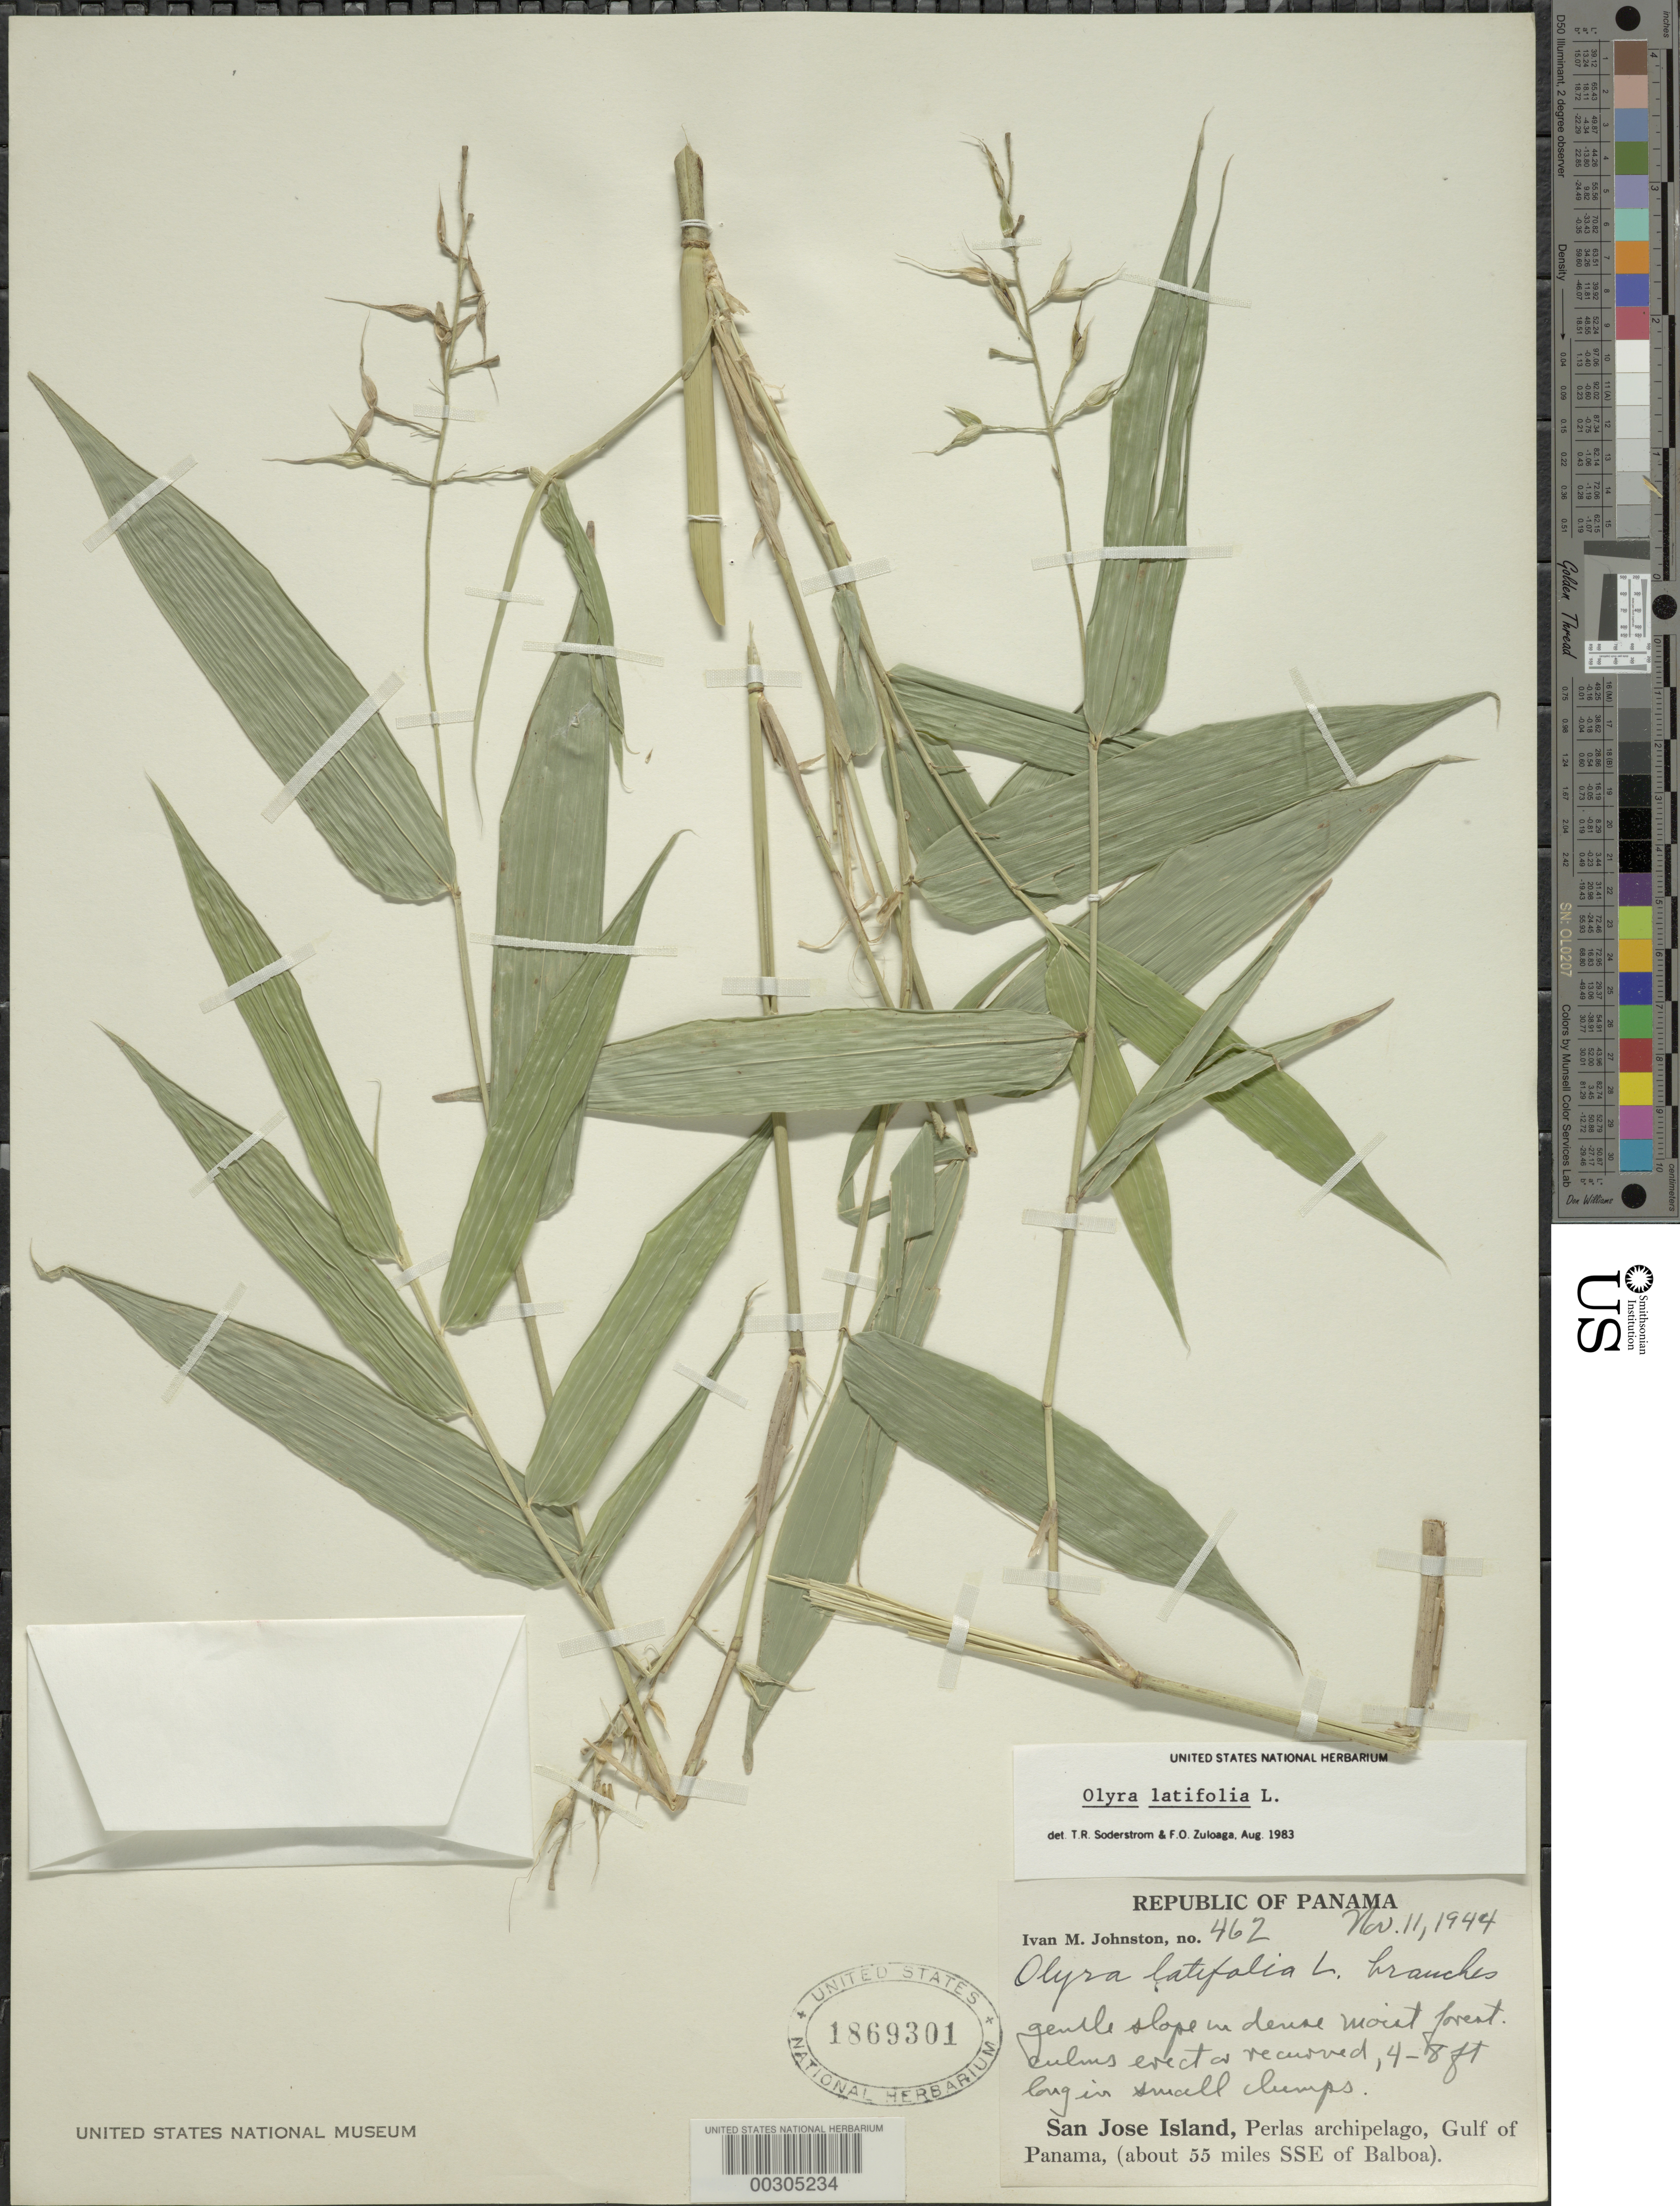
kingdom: Plantae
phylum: Tracheophyta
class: Liliopsida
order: Poales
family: Poaceae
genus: Olyra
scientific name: Olyra latifolia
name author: L.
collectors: I.M. Johnston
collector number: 462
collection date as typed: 11 Nov 1944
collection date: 1944-11-11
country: Panama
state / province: Panamá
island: San José Island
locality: Arch. de las Perlas, Gulf of Panama [Perlas Is.]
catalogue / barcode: US 1869301